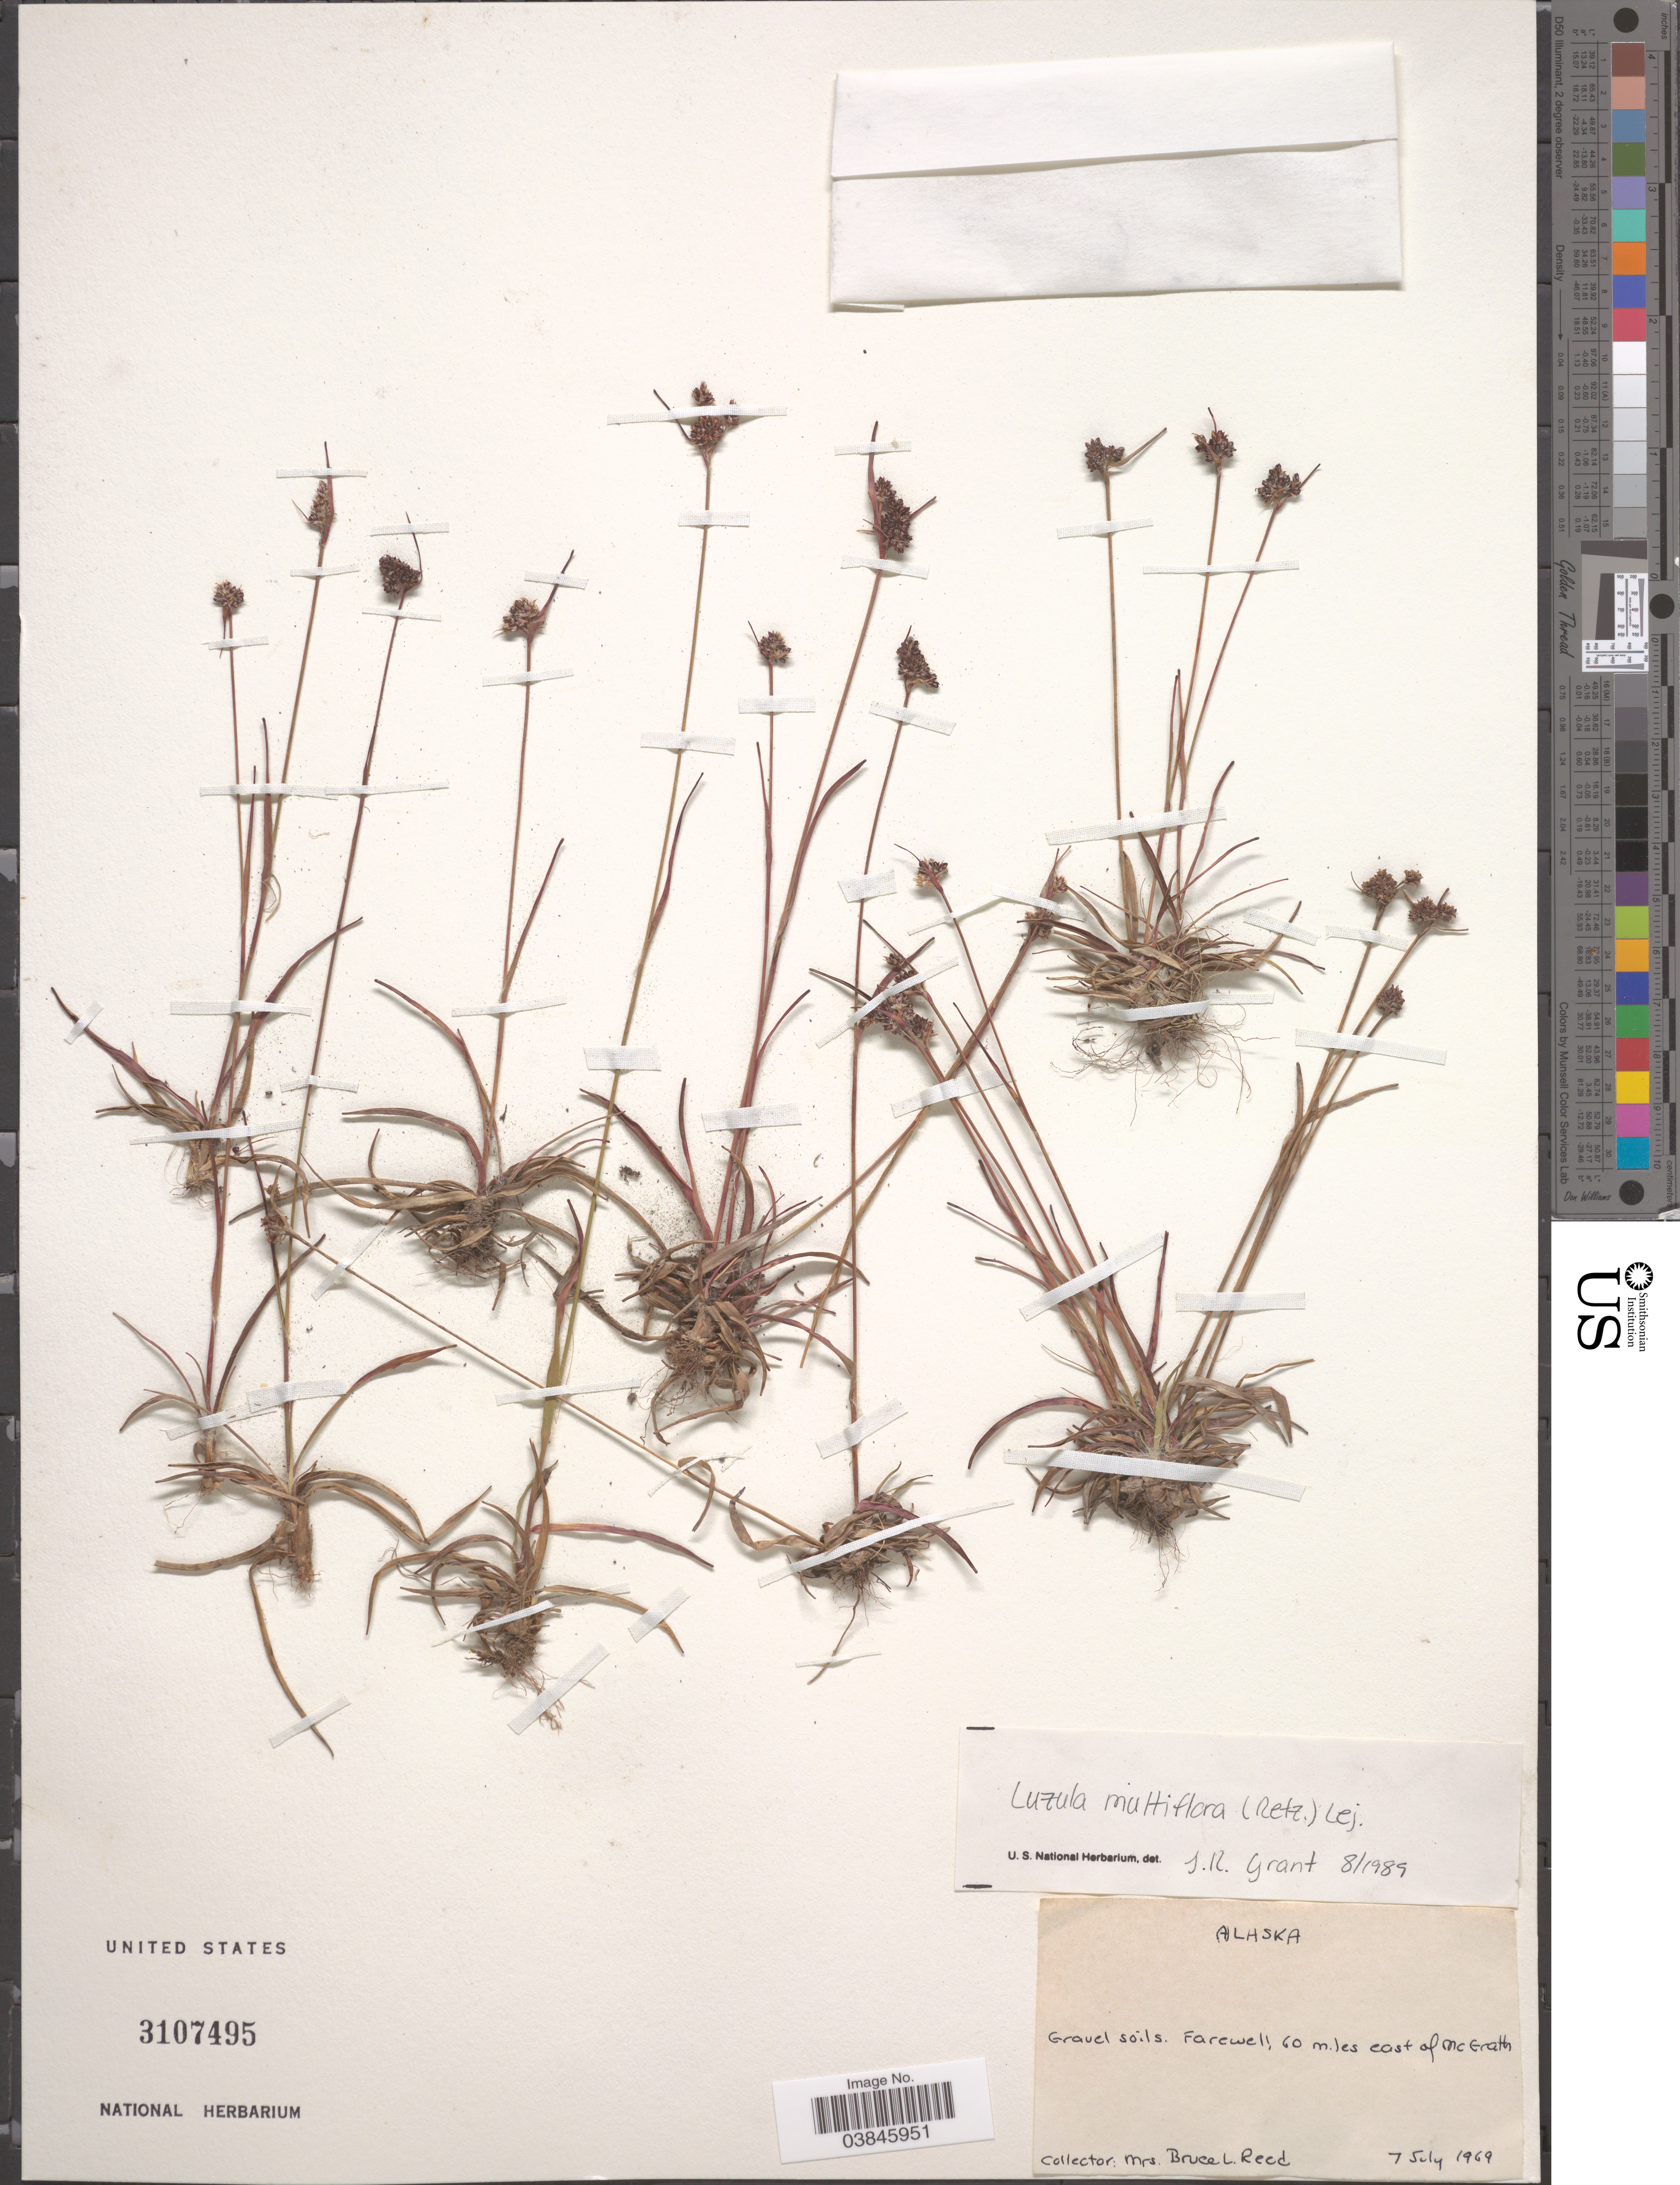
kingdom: Plantae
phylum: Tracheophyta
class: Liliopsida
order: Poales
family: Juncaceae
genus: Luzula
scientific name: Luzula multiflora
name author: (Ehrh.) Lej.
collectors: B. Reed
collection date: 1969-07-07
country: United States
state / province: Alaska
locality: Gravel soil. Farewell, 60 miles coast of Mc Erath.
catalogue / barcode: US 3107495